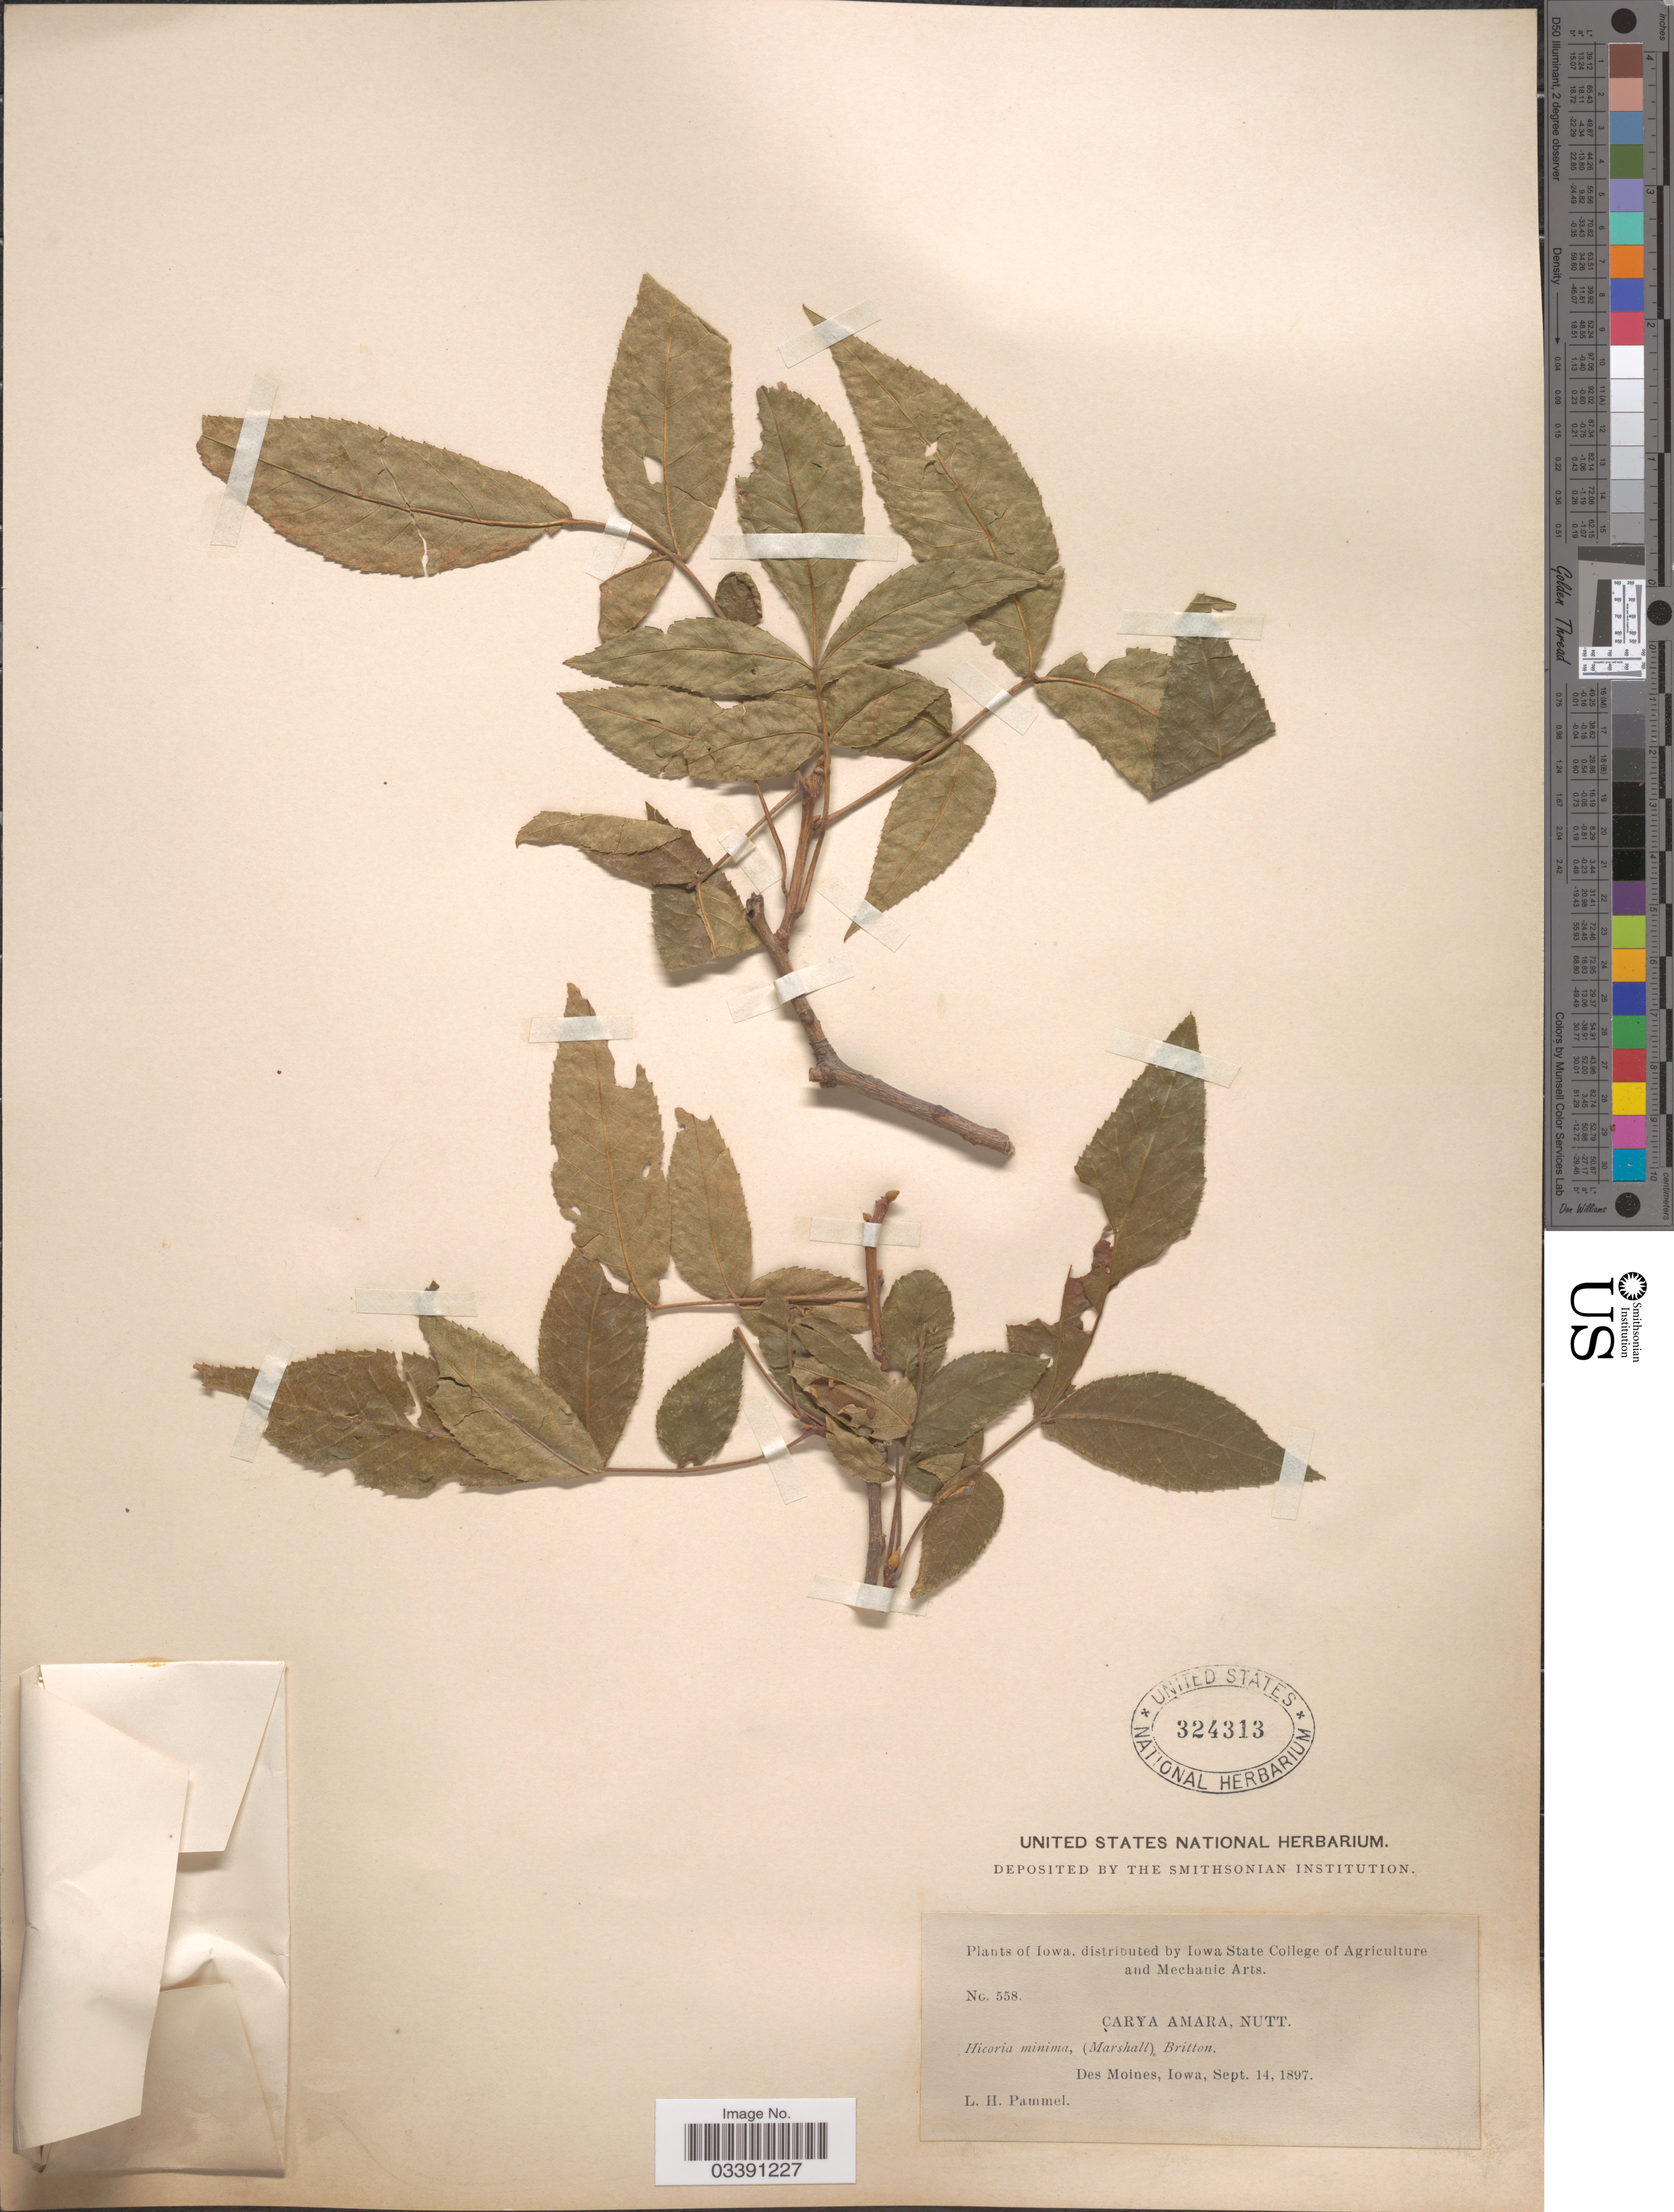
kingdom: Plantae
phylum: Tracheophyta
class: Magnoliopsida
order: Fagales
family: Juglandaceae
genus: Carya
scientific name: Carya cordiformis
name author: (Wangenh.) K. Koch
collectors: L. Pammel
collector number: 558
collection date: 1897-09-14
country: United States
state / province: Iowa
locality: Des Moines.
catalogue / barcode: US 324313